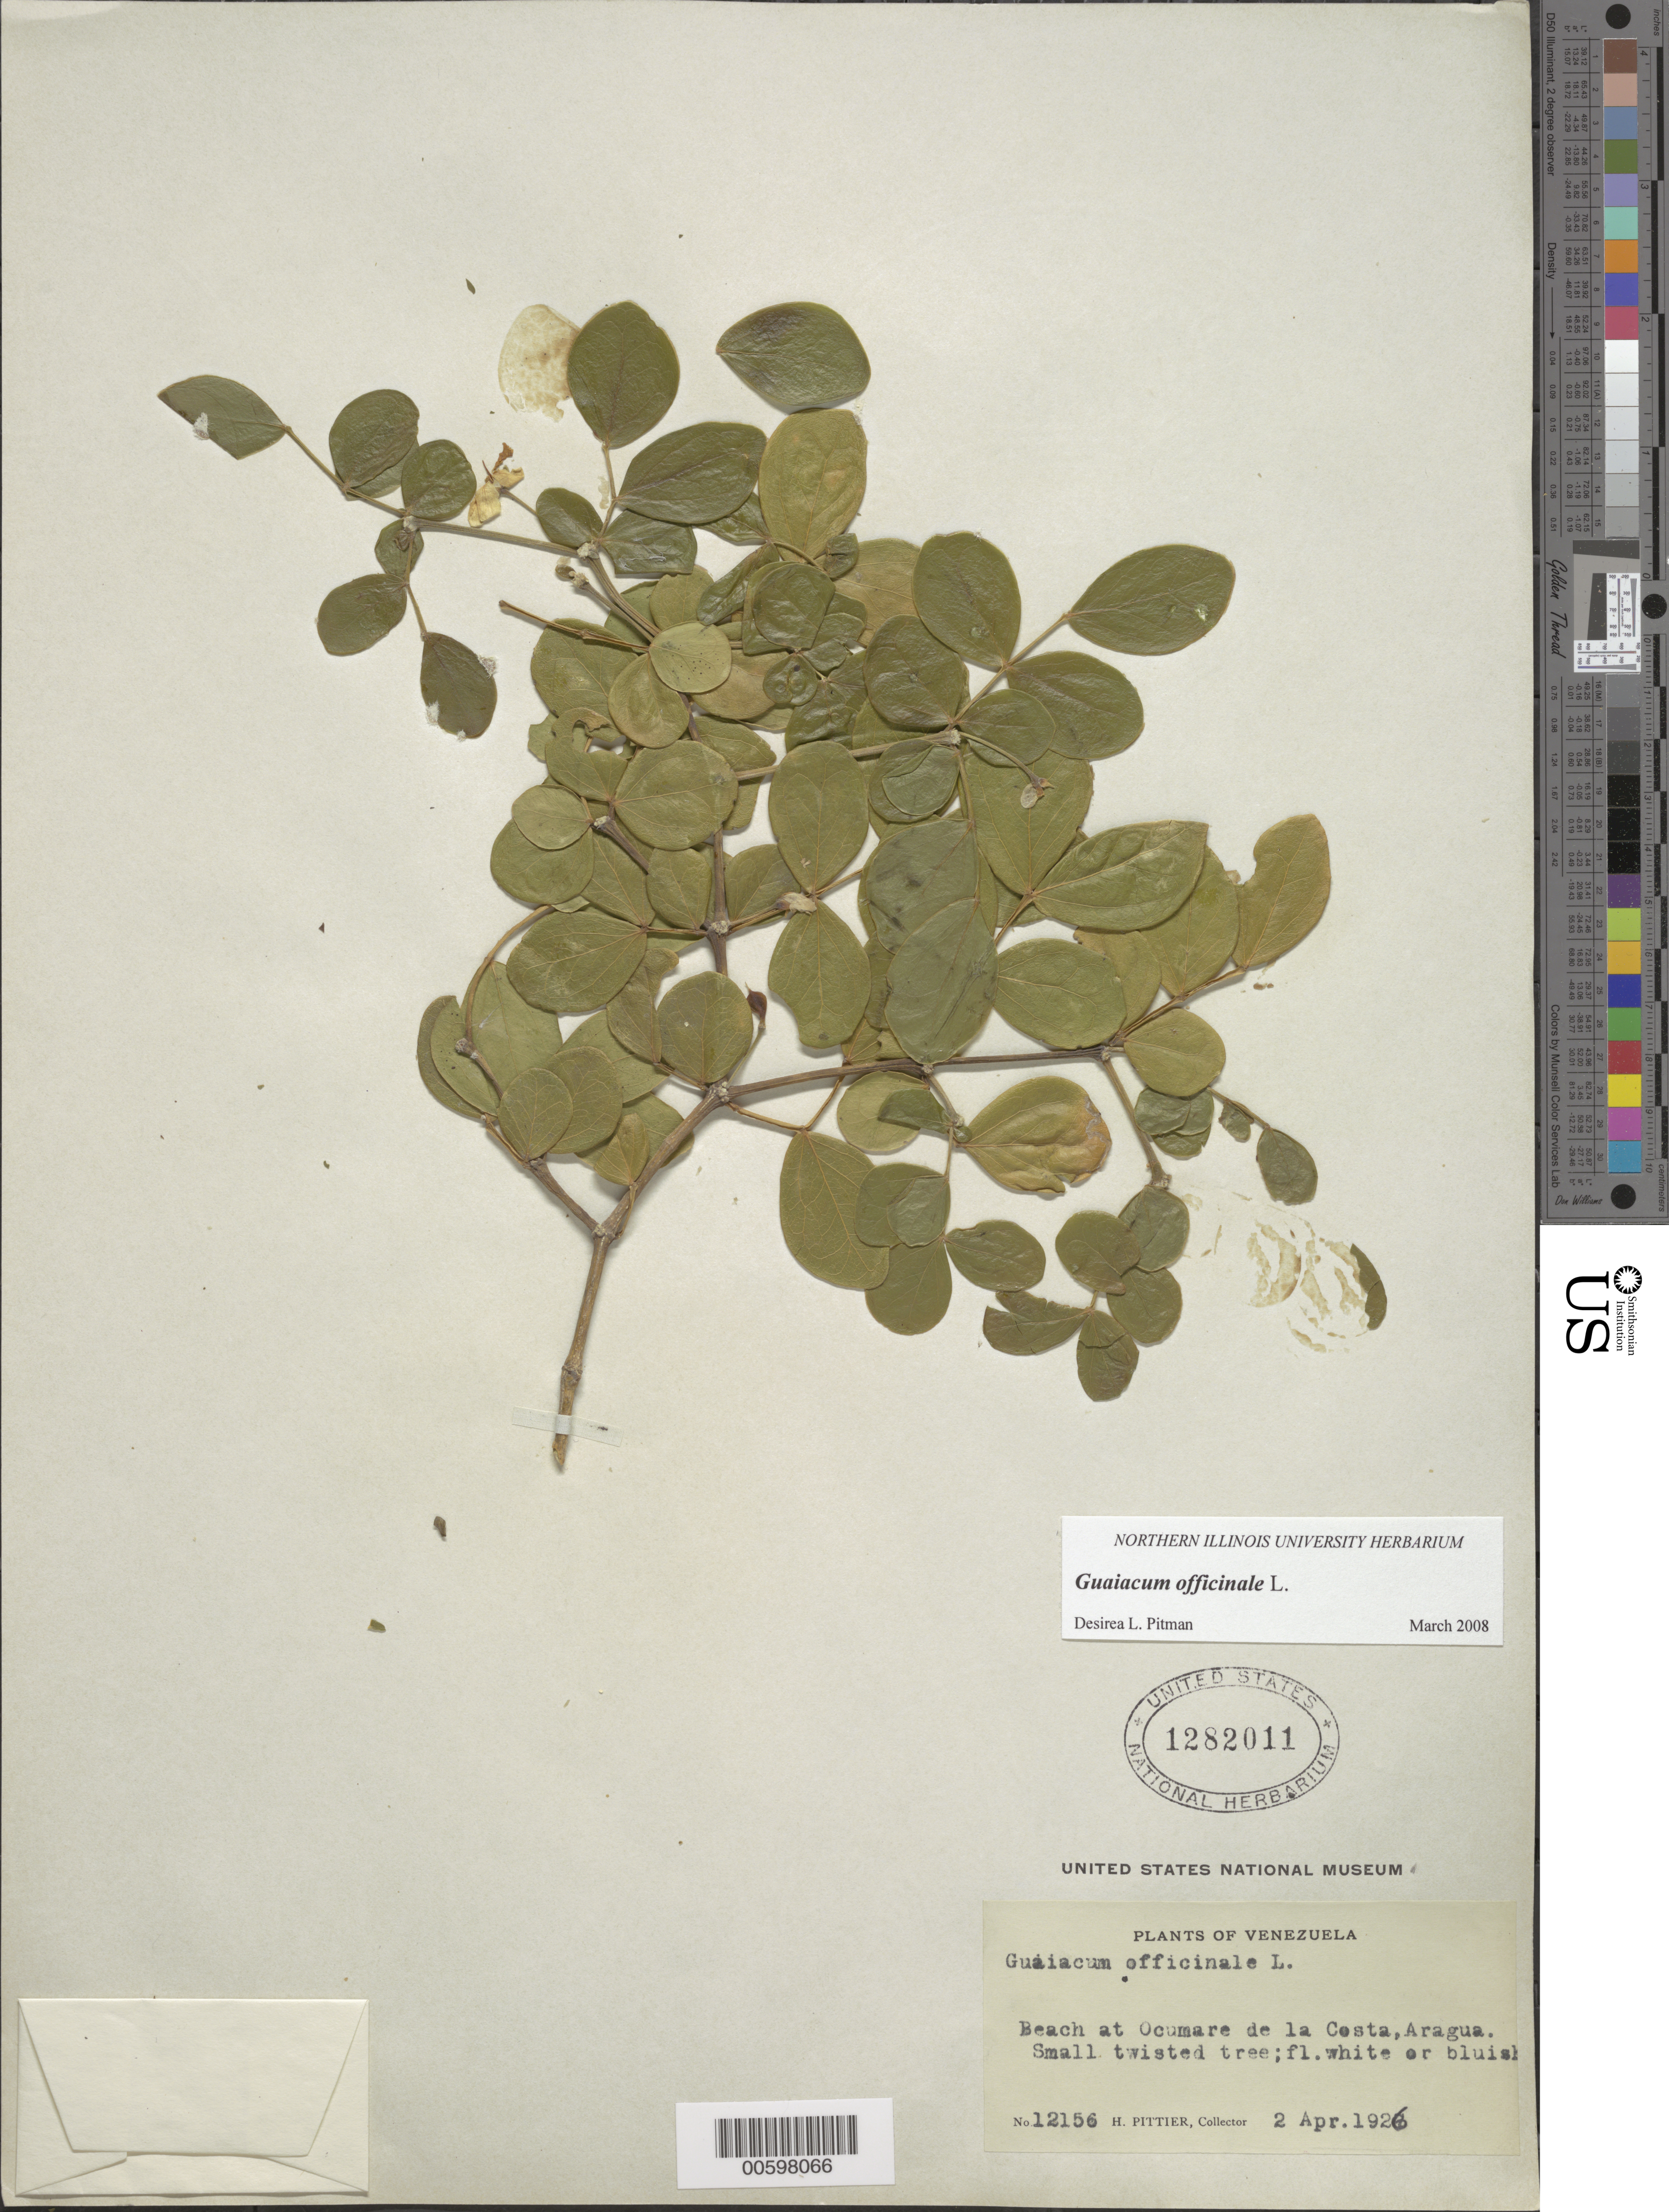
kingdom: Plantae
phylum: Tracheophyta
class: Magnoliopsida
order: Zygophyllales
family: Zygophyllaceae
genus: Guaiacum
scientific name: Guaiacum officinale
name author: L.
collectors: H. F. Pittier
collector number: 12156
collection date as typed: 02 Apr 1926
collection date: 1926-04-02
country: Venezuela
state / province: Aragua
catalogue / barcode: US 1282011